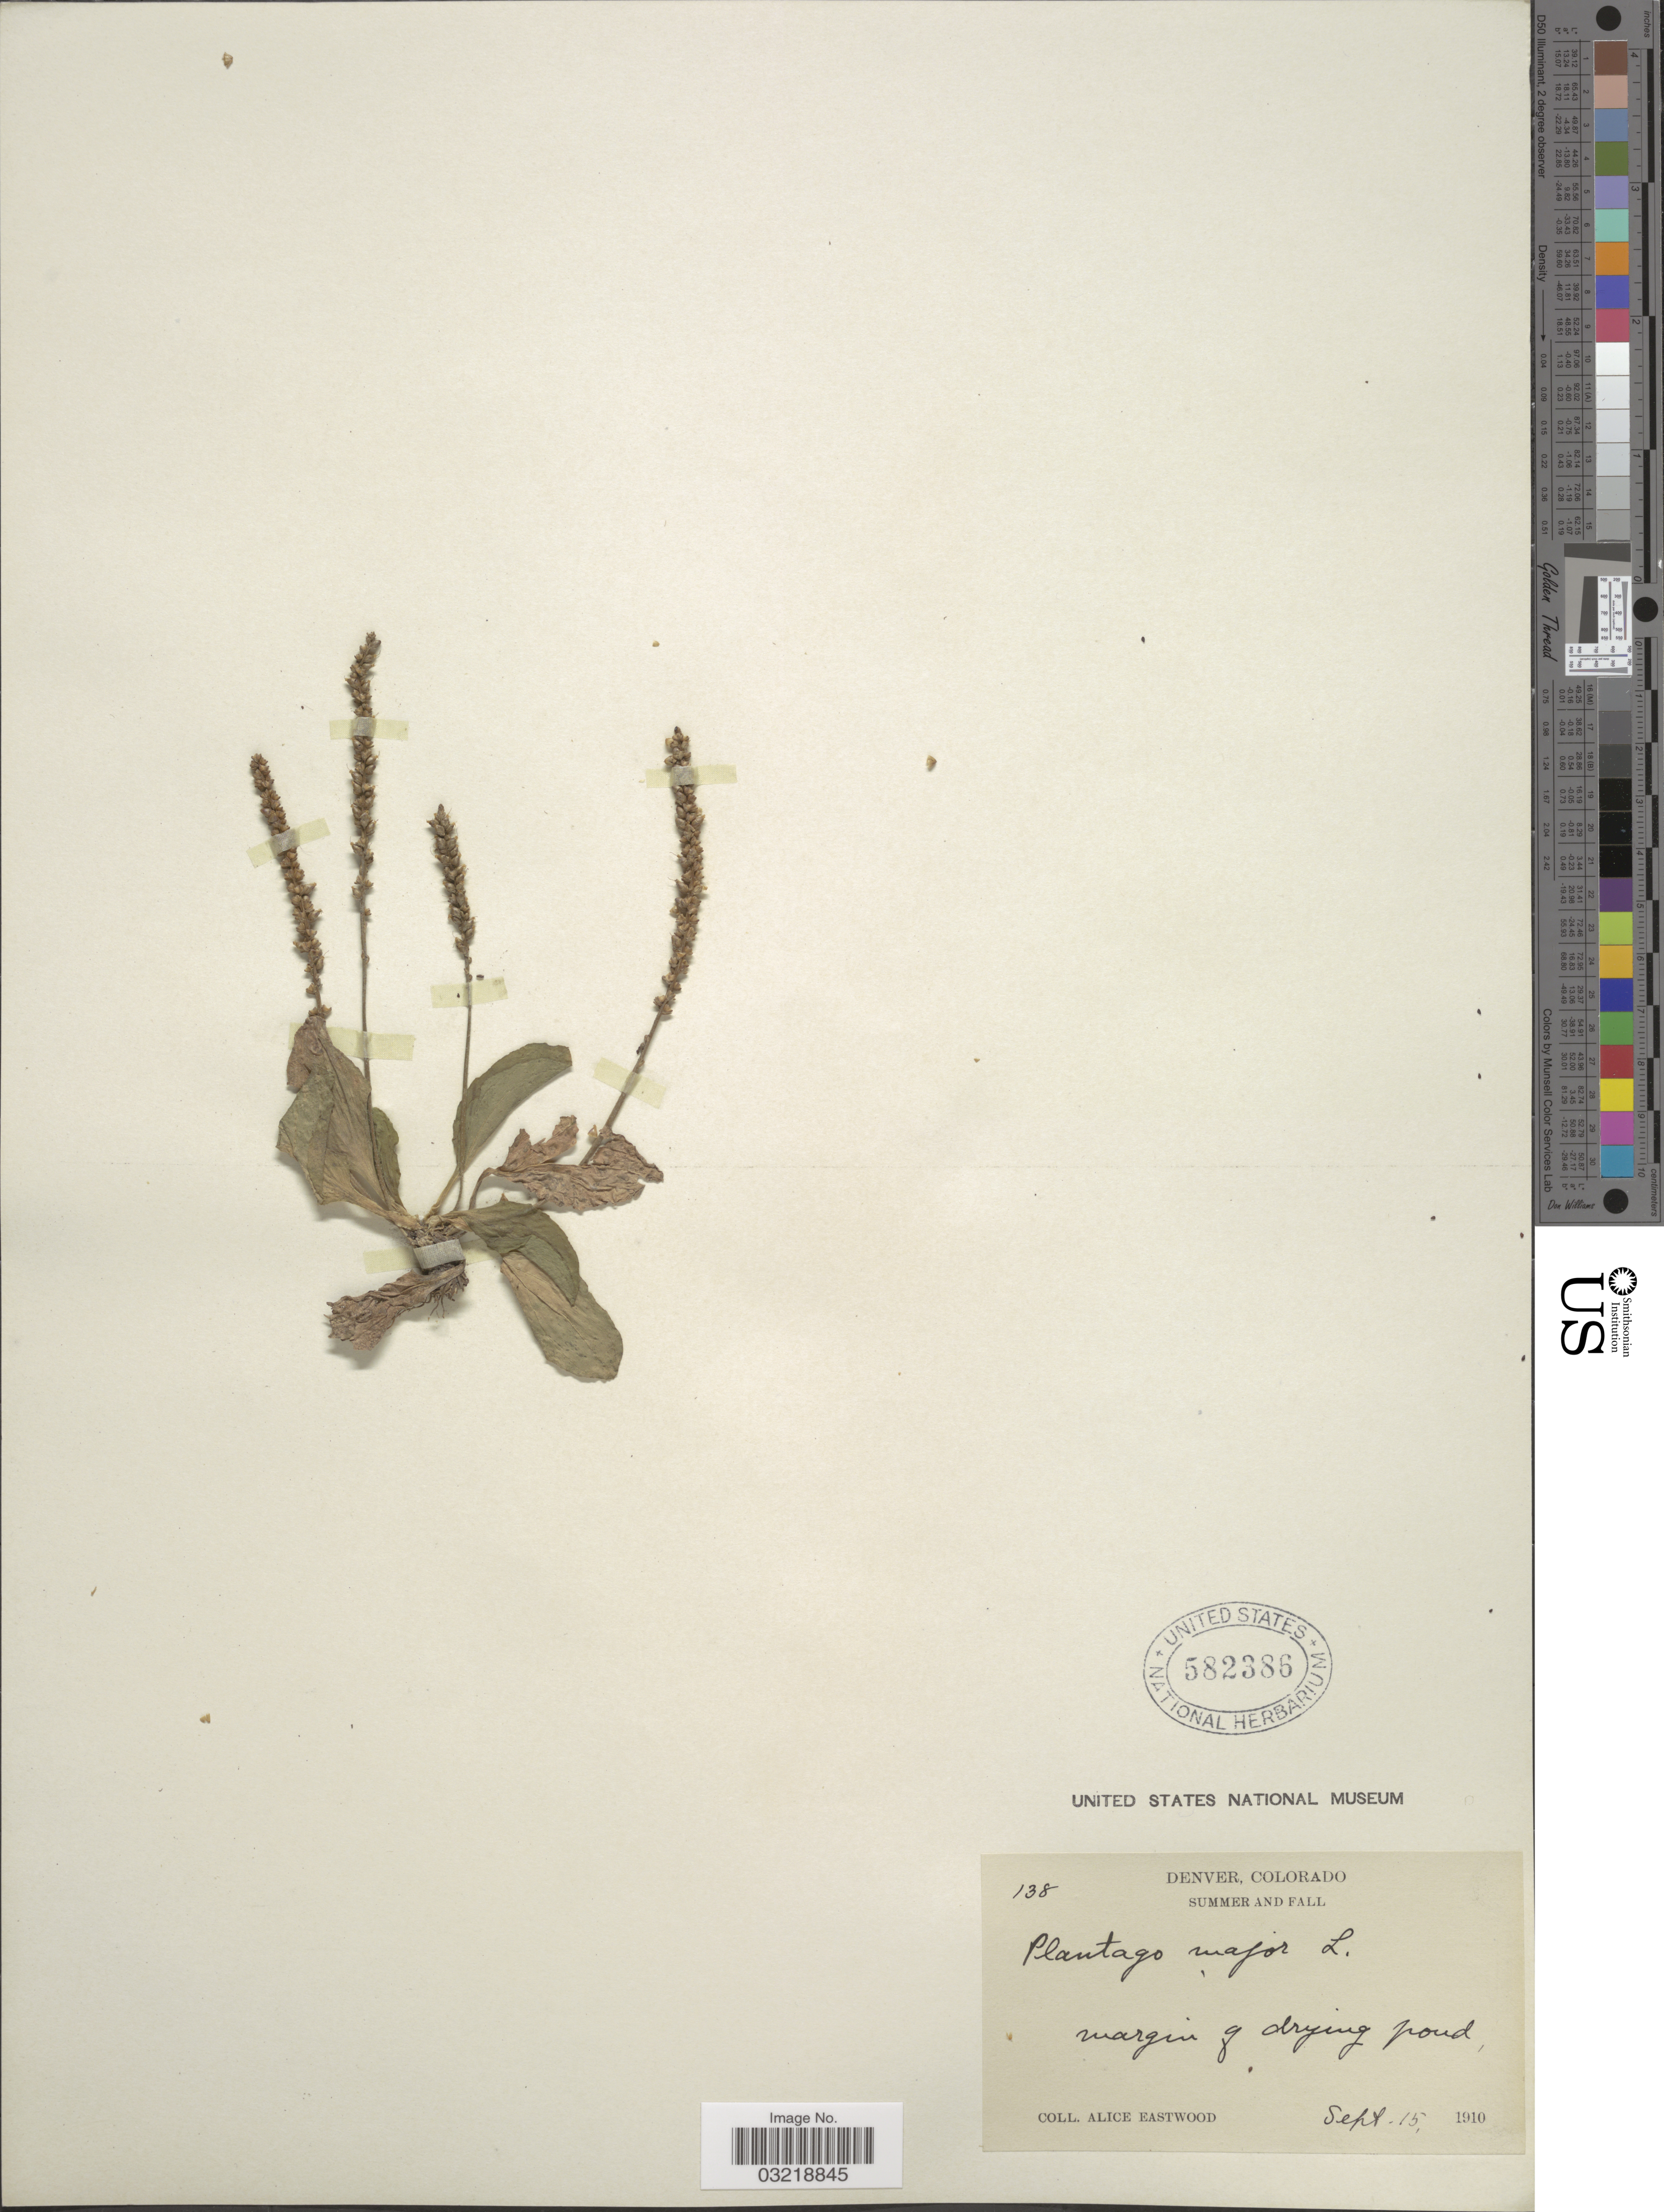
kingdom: Plantae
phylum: Tracheophyta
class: Magnoliopsida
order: Lamiales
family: Plantaginaceae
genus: Plantago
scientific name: Plantago major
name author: L.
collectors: A. Eastwood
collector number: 138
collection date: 1910-09-15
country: United States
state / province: Colorado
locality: Denver. Margin of drying pond.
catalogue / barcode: US 582386